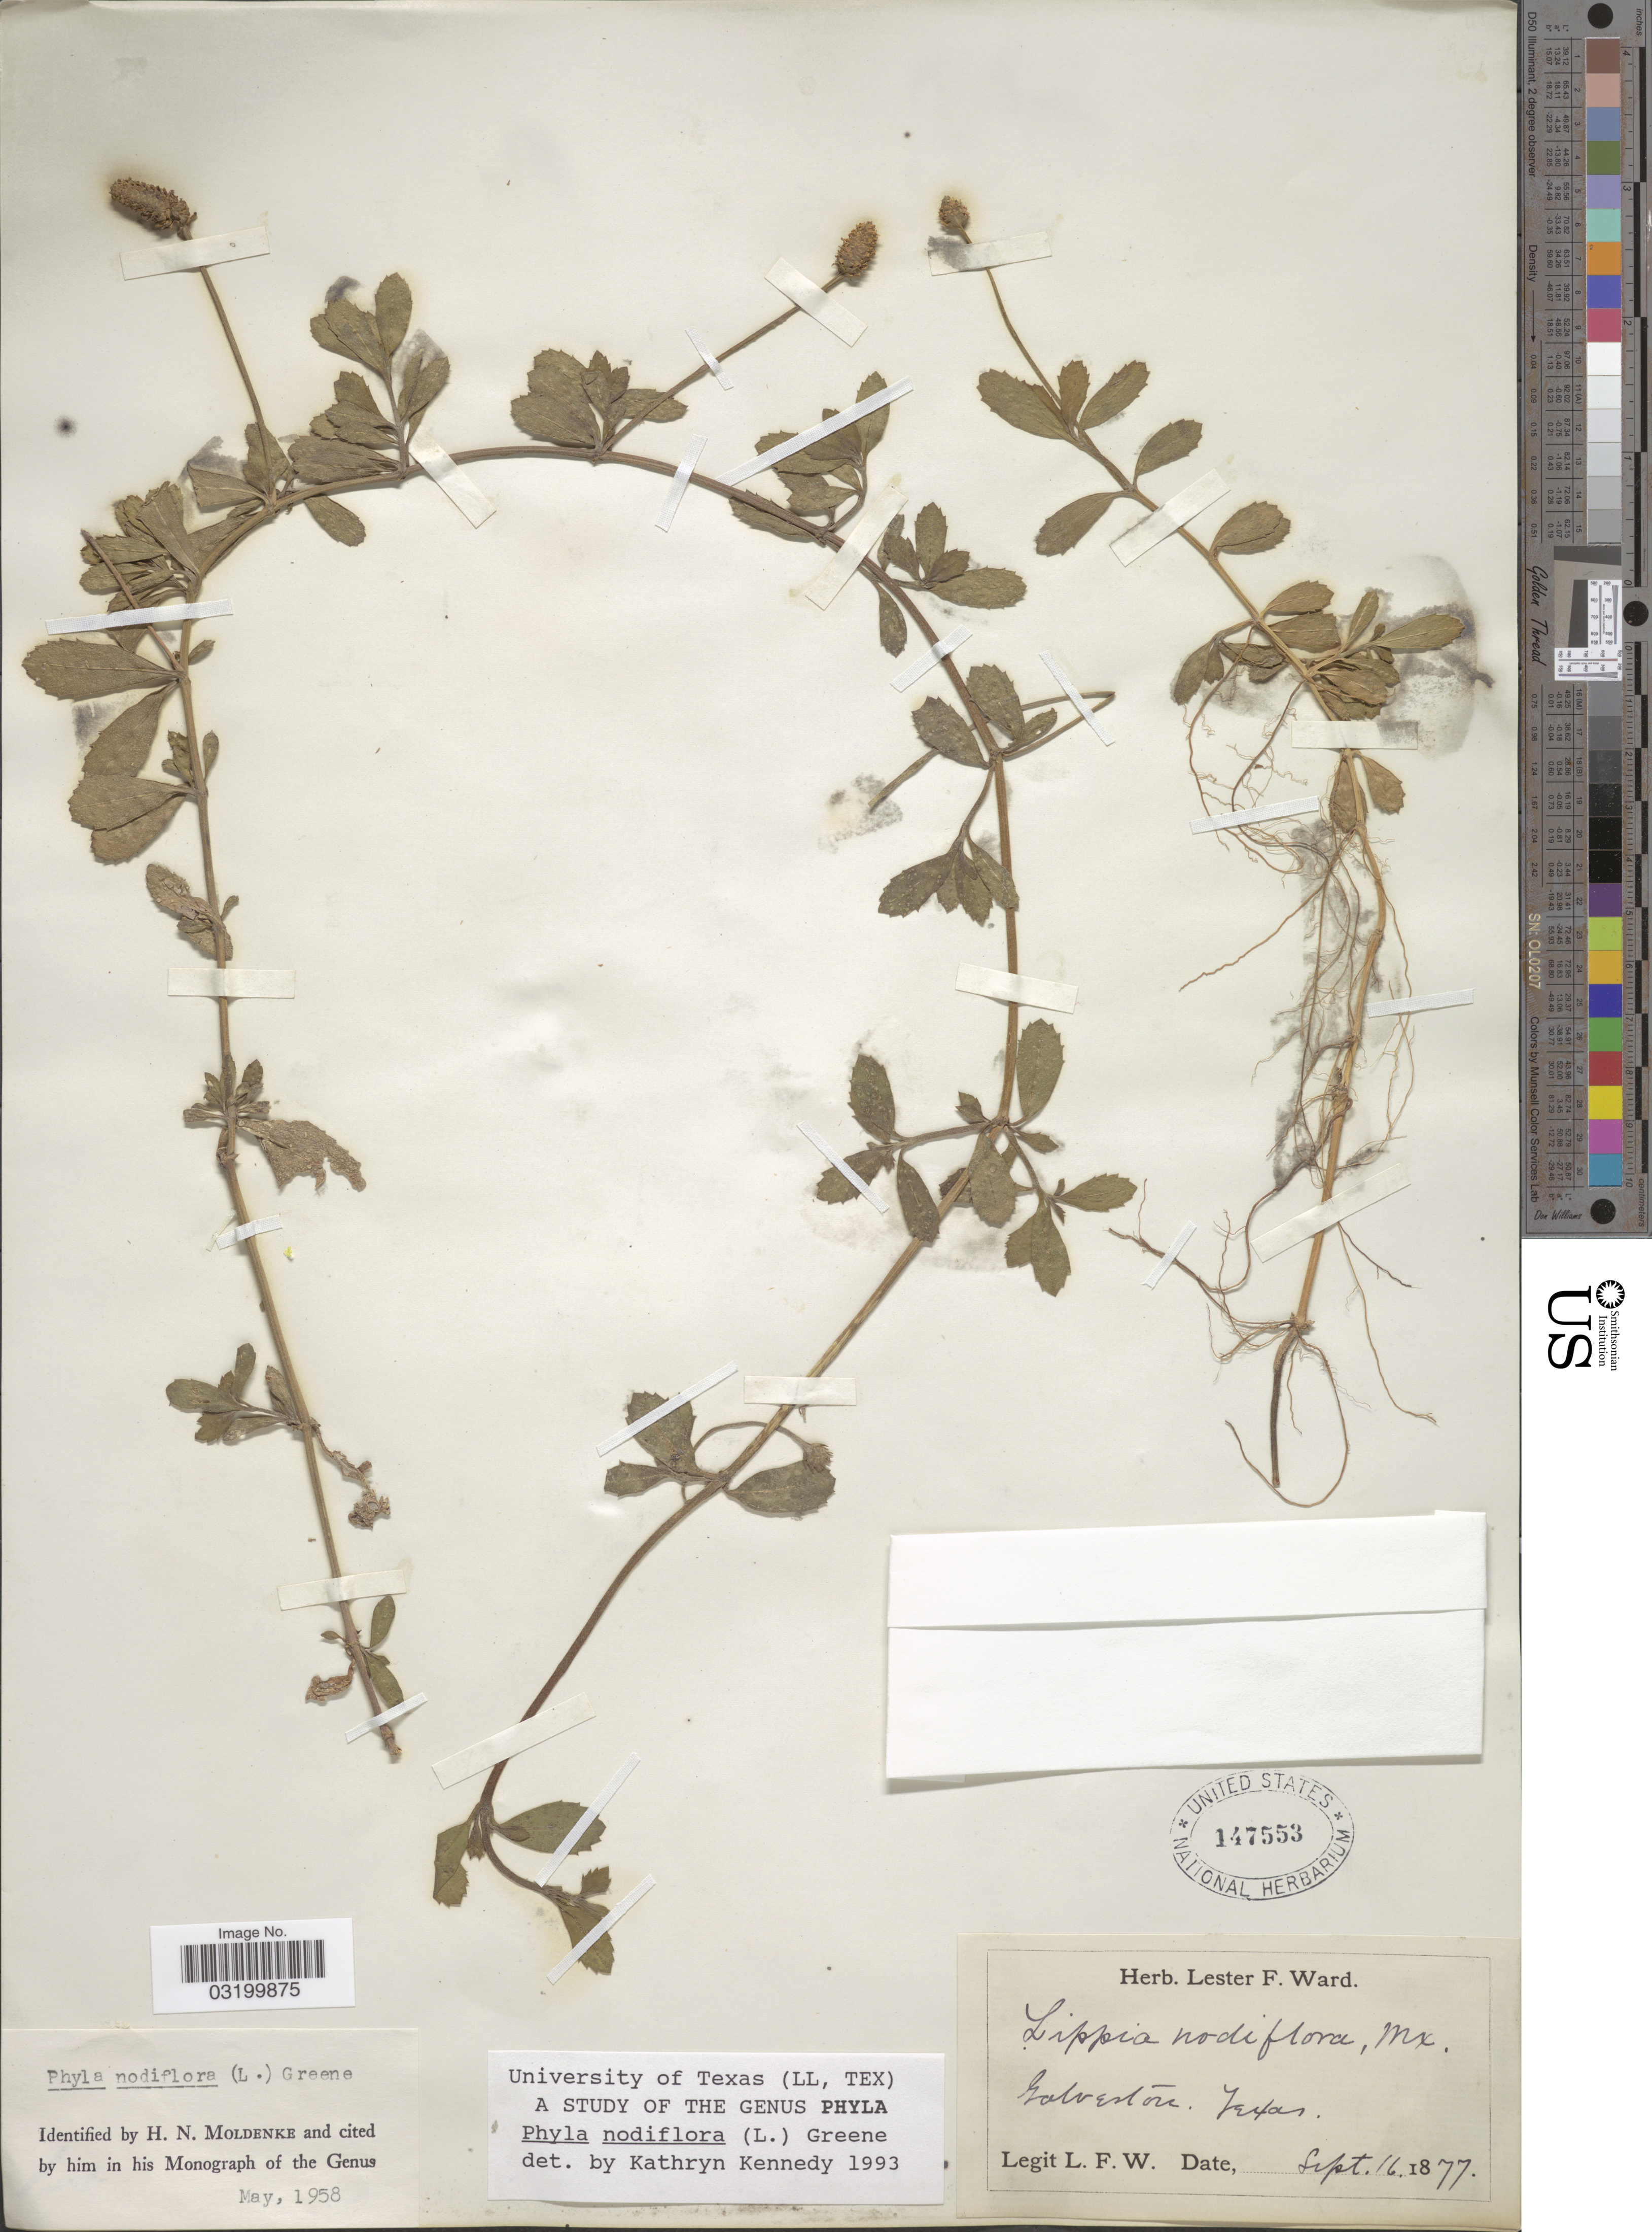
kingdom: Plantae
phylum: Tracheophyta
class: Magnoliopsida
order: Lamiales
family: Verbenaceae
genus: Phyla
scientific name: Phyla nodiflora var. nodiflora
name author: (L.) Greene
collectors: L. F. Ward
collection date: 1877-09-16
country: United States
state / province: Texas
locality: Galveston.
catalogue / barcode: US 147553